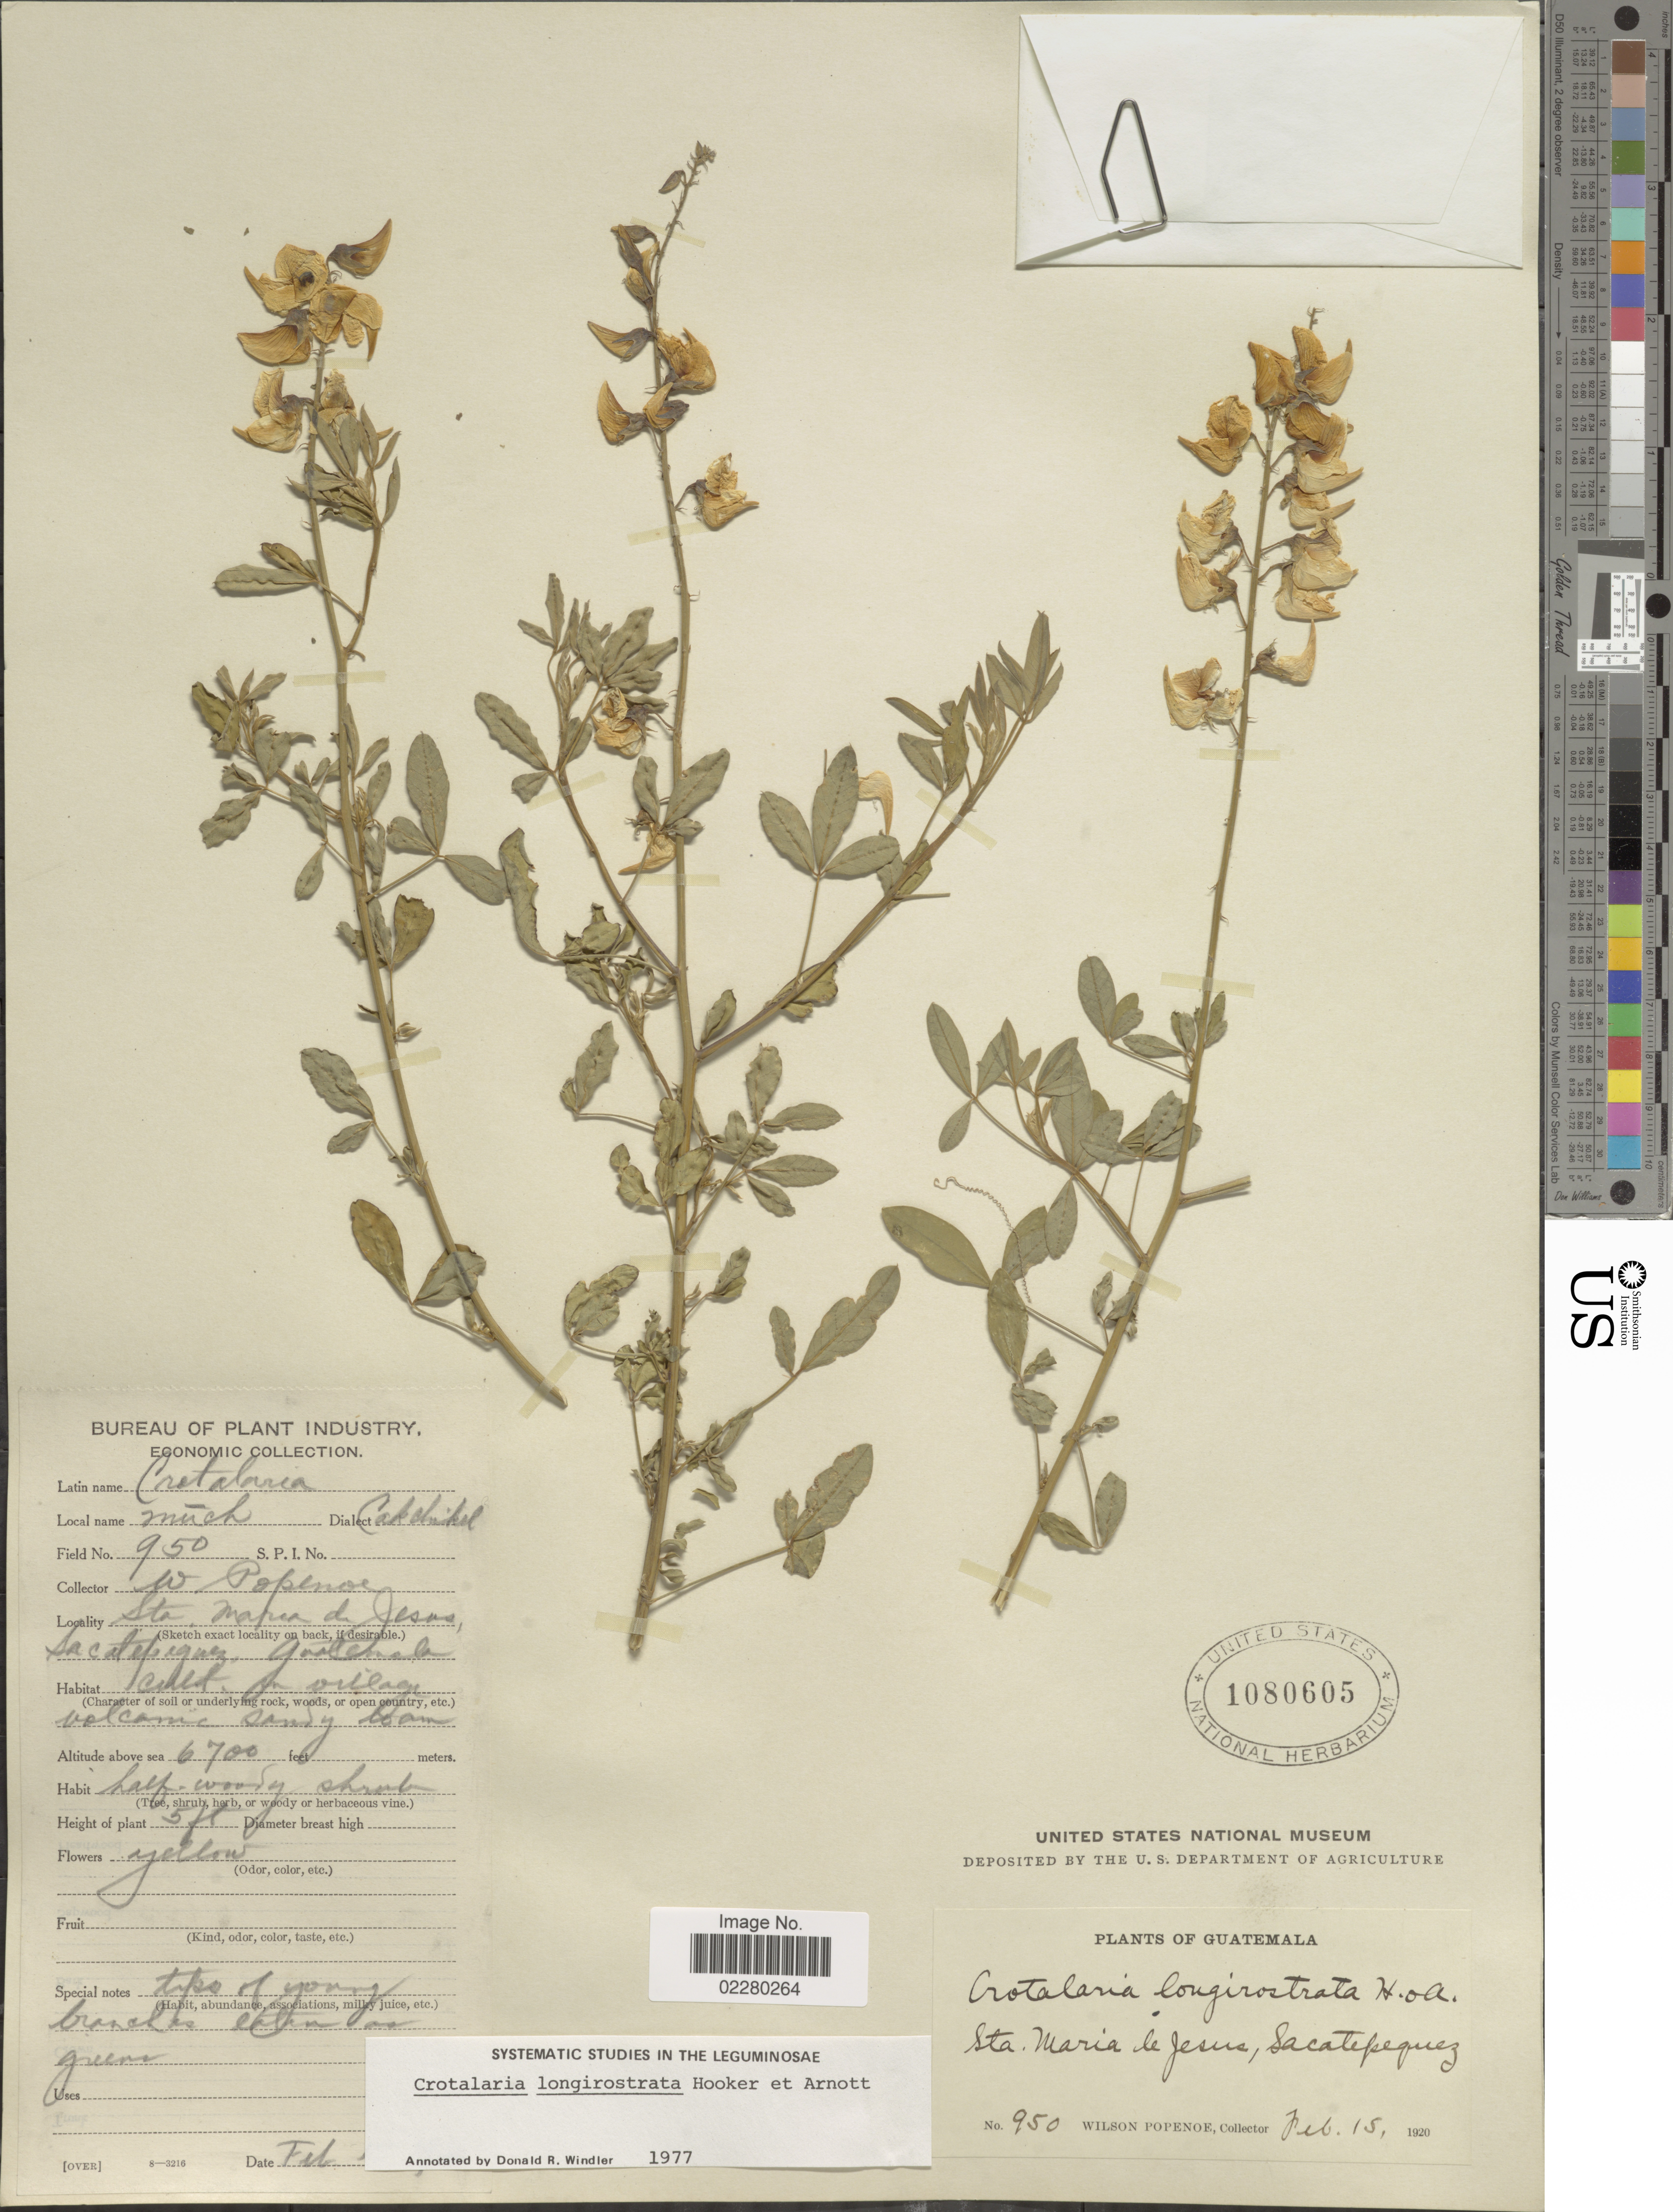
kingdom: Plantae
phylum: Tracheophyta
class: Magnoliopsida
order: Fabales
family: Fabaceae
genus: Crotalaria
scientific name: Crotalaria longirostrata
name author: Hook. & Arn.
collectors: W. Popenoe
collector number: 950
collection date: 1920-02-15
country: Guatemala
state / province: Sacatepéquez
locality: Sta. Maria le Jesus, Sacatepequez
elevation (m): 2042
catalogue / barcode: US 1080605